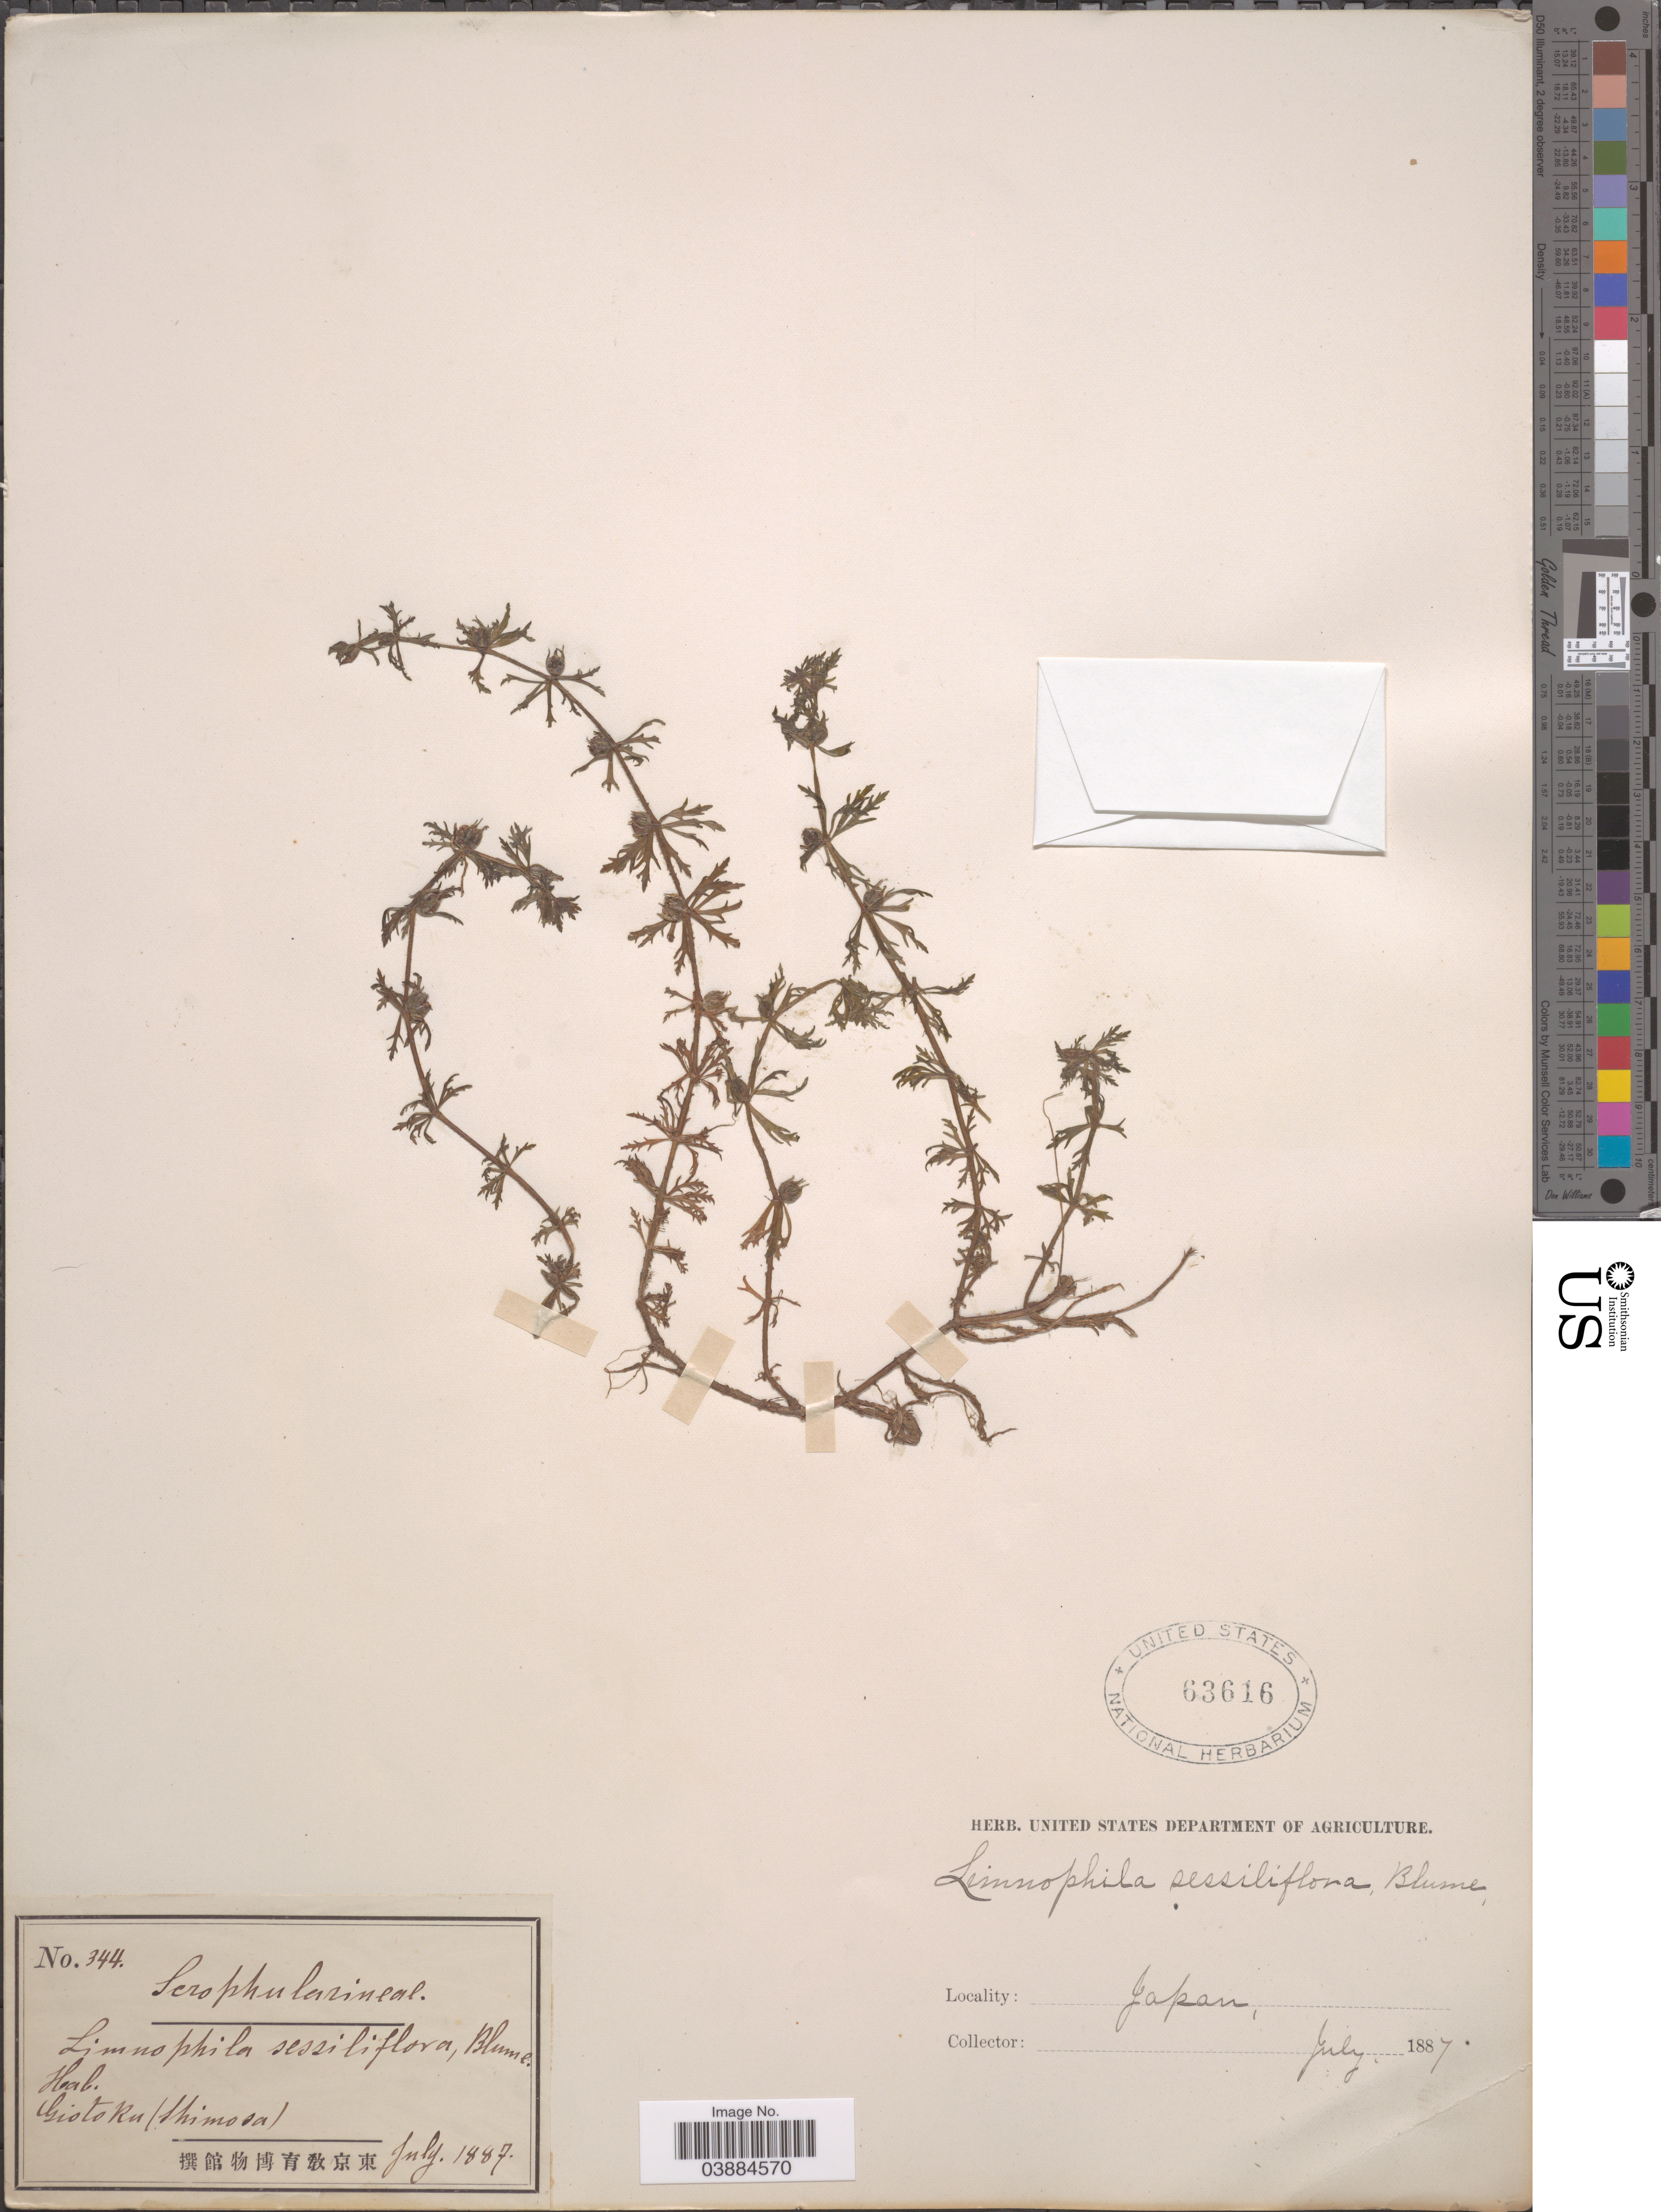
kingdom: Plantae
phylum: Tracheophyta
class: Magnoliopsida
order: Lamiales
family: Plantaginaceae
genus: Limnophila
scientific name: Limnophila sessiliflora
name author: (Vahl) Blume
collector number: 344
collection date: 1887-07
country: Japan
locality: Giotoku (Shimosa).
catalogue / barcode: US 63616